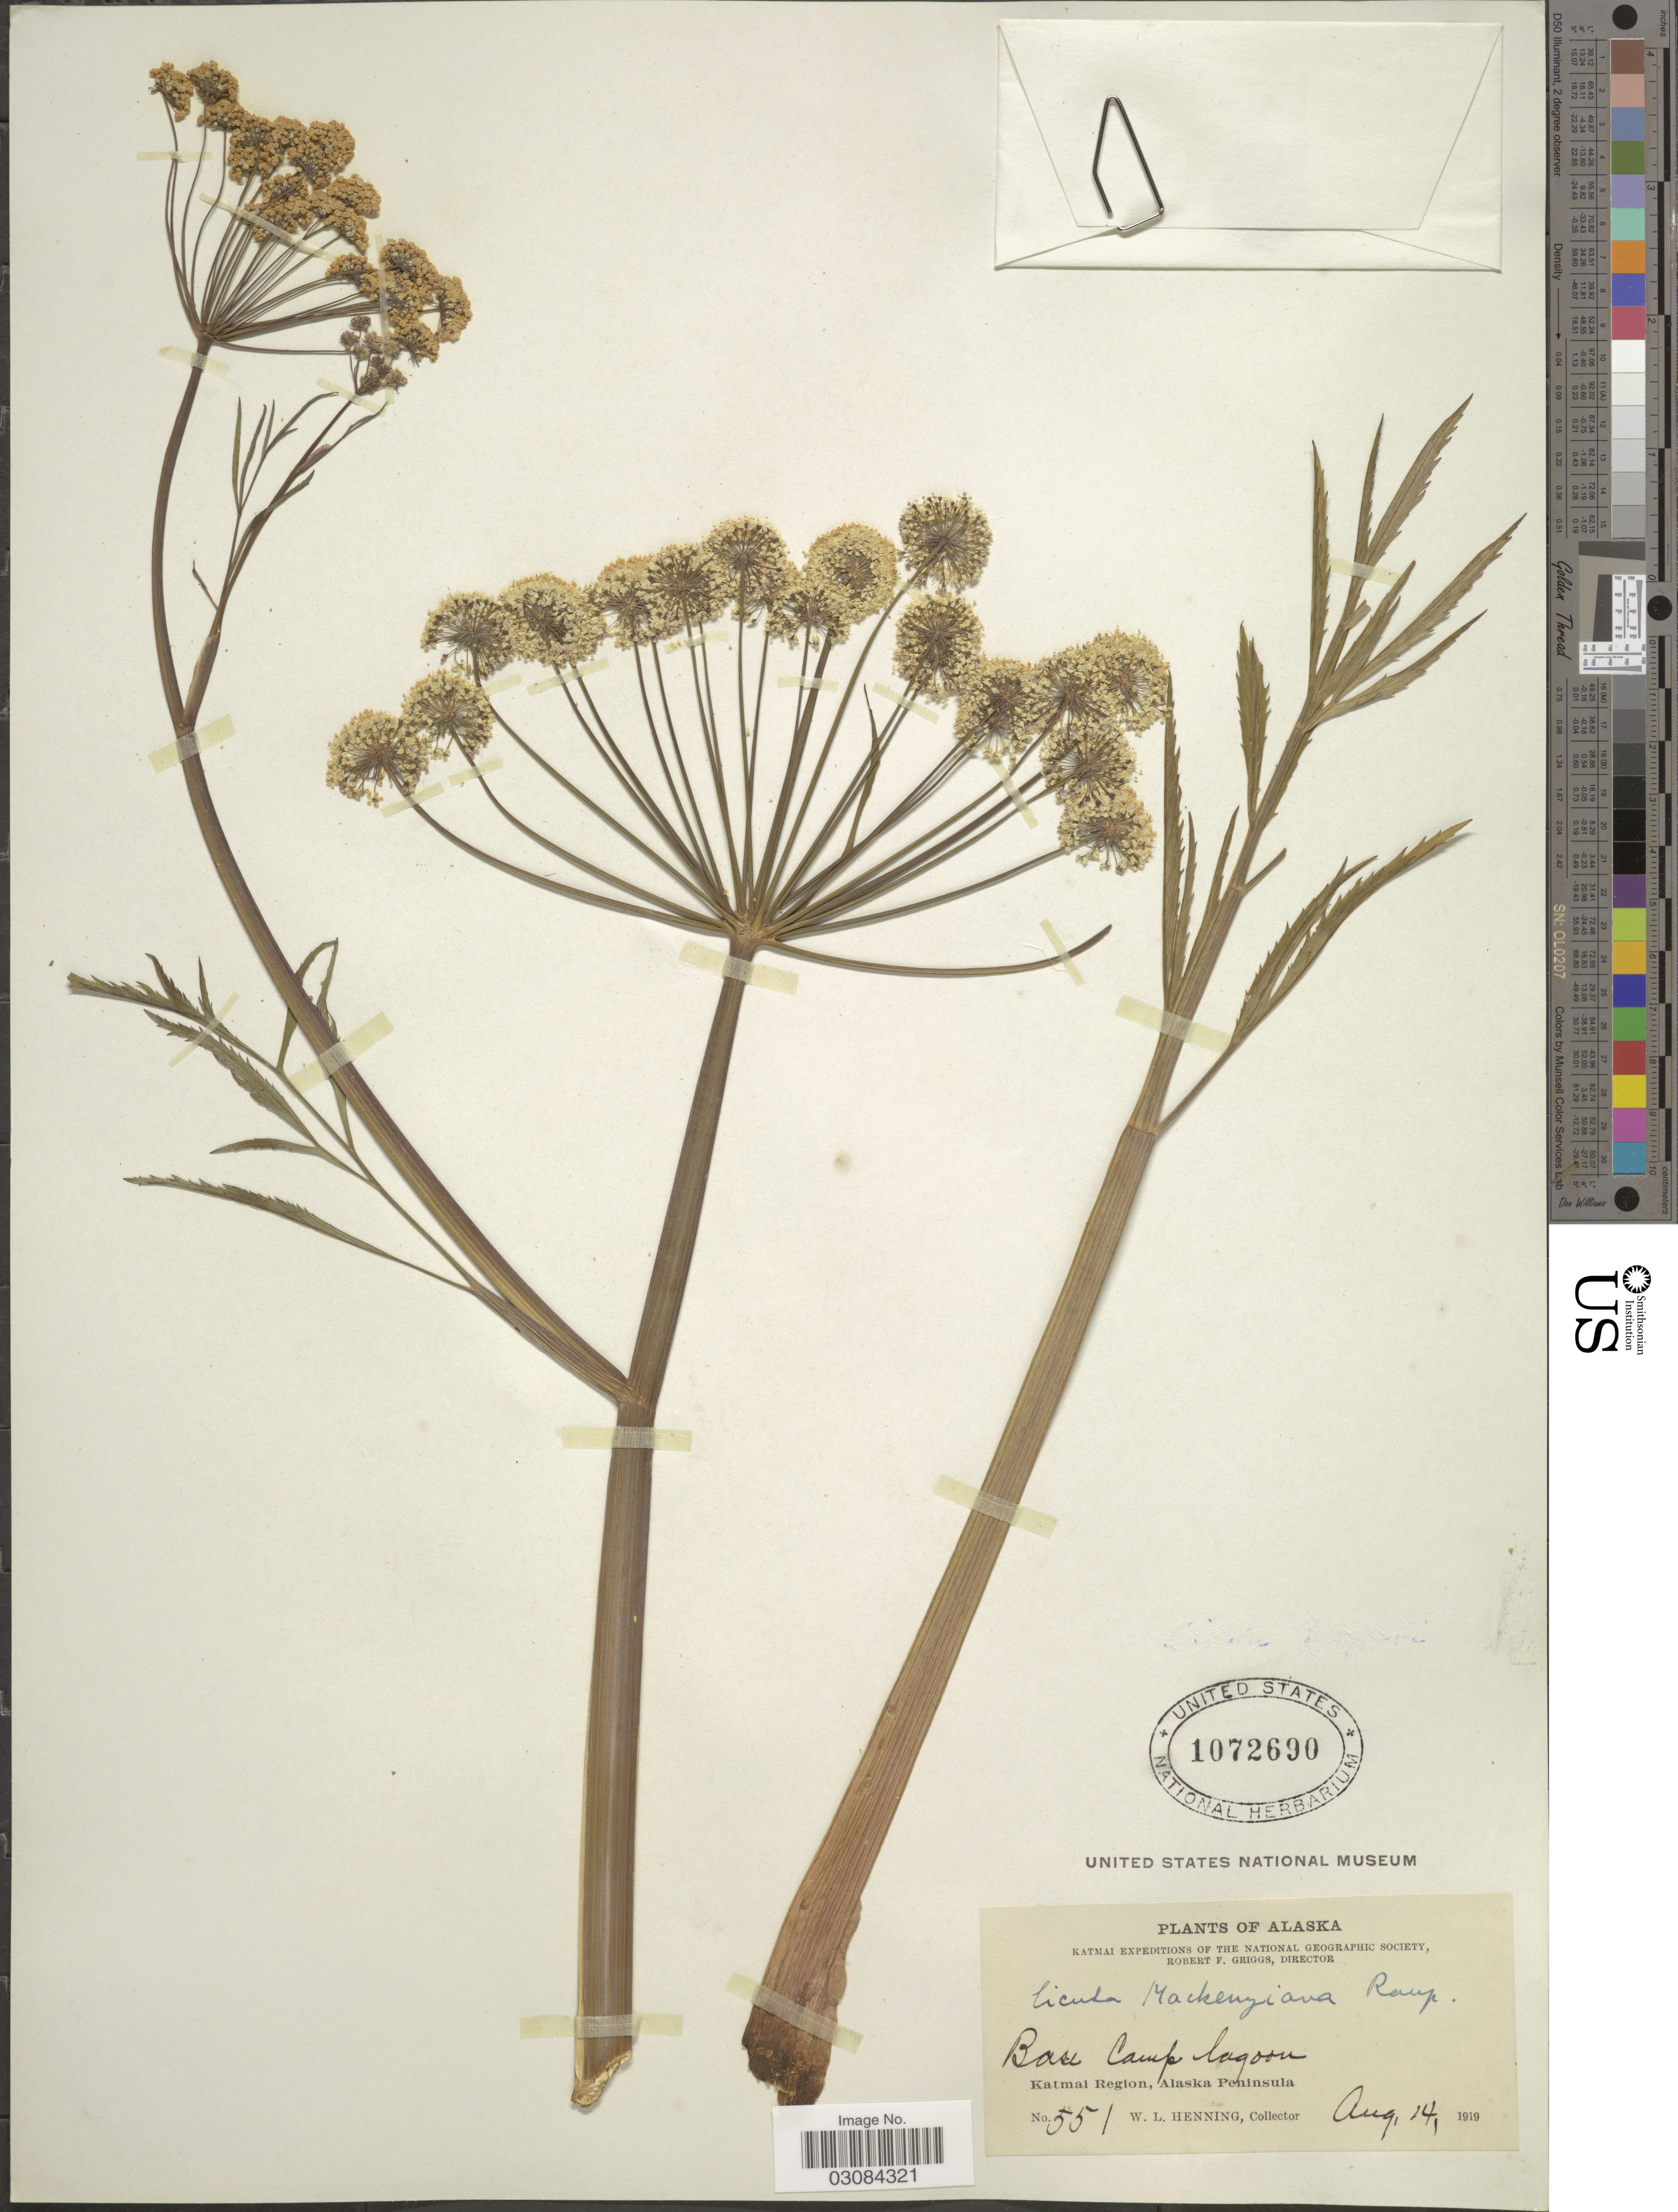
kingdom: Plantae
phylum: Tracheophyta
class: Magnoliopsida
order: Apiales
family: Apiaceae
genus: Cicuta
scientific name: Cicuta mackenzieana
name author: Raup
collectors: W. Henning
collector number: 551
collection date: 1919-08-14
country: United States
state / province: Alaska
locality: Base Camp lagoon. Katmai Region, Alaska Peninsula.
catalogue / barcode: US 1072690